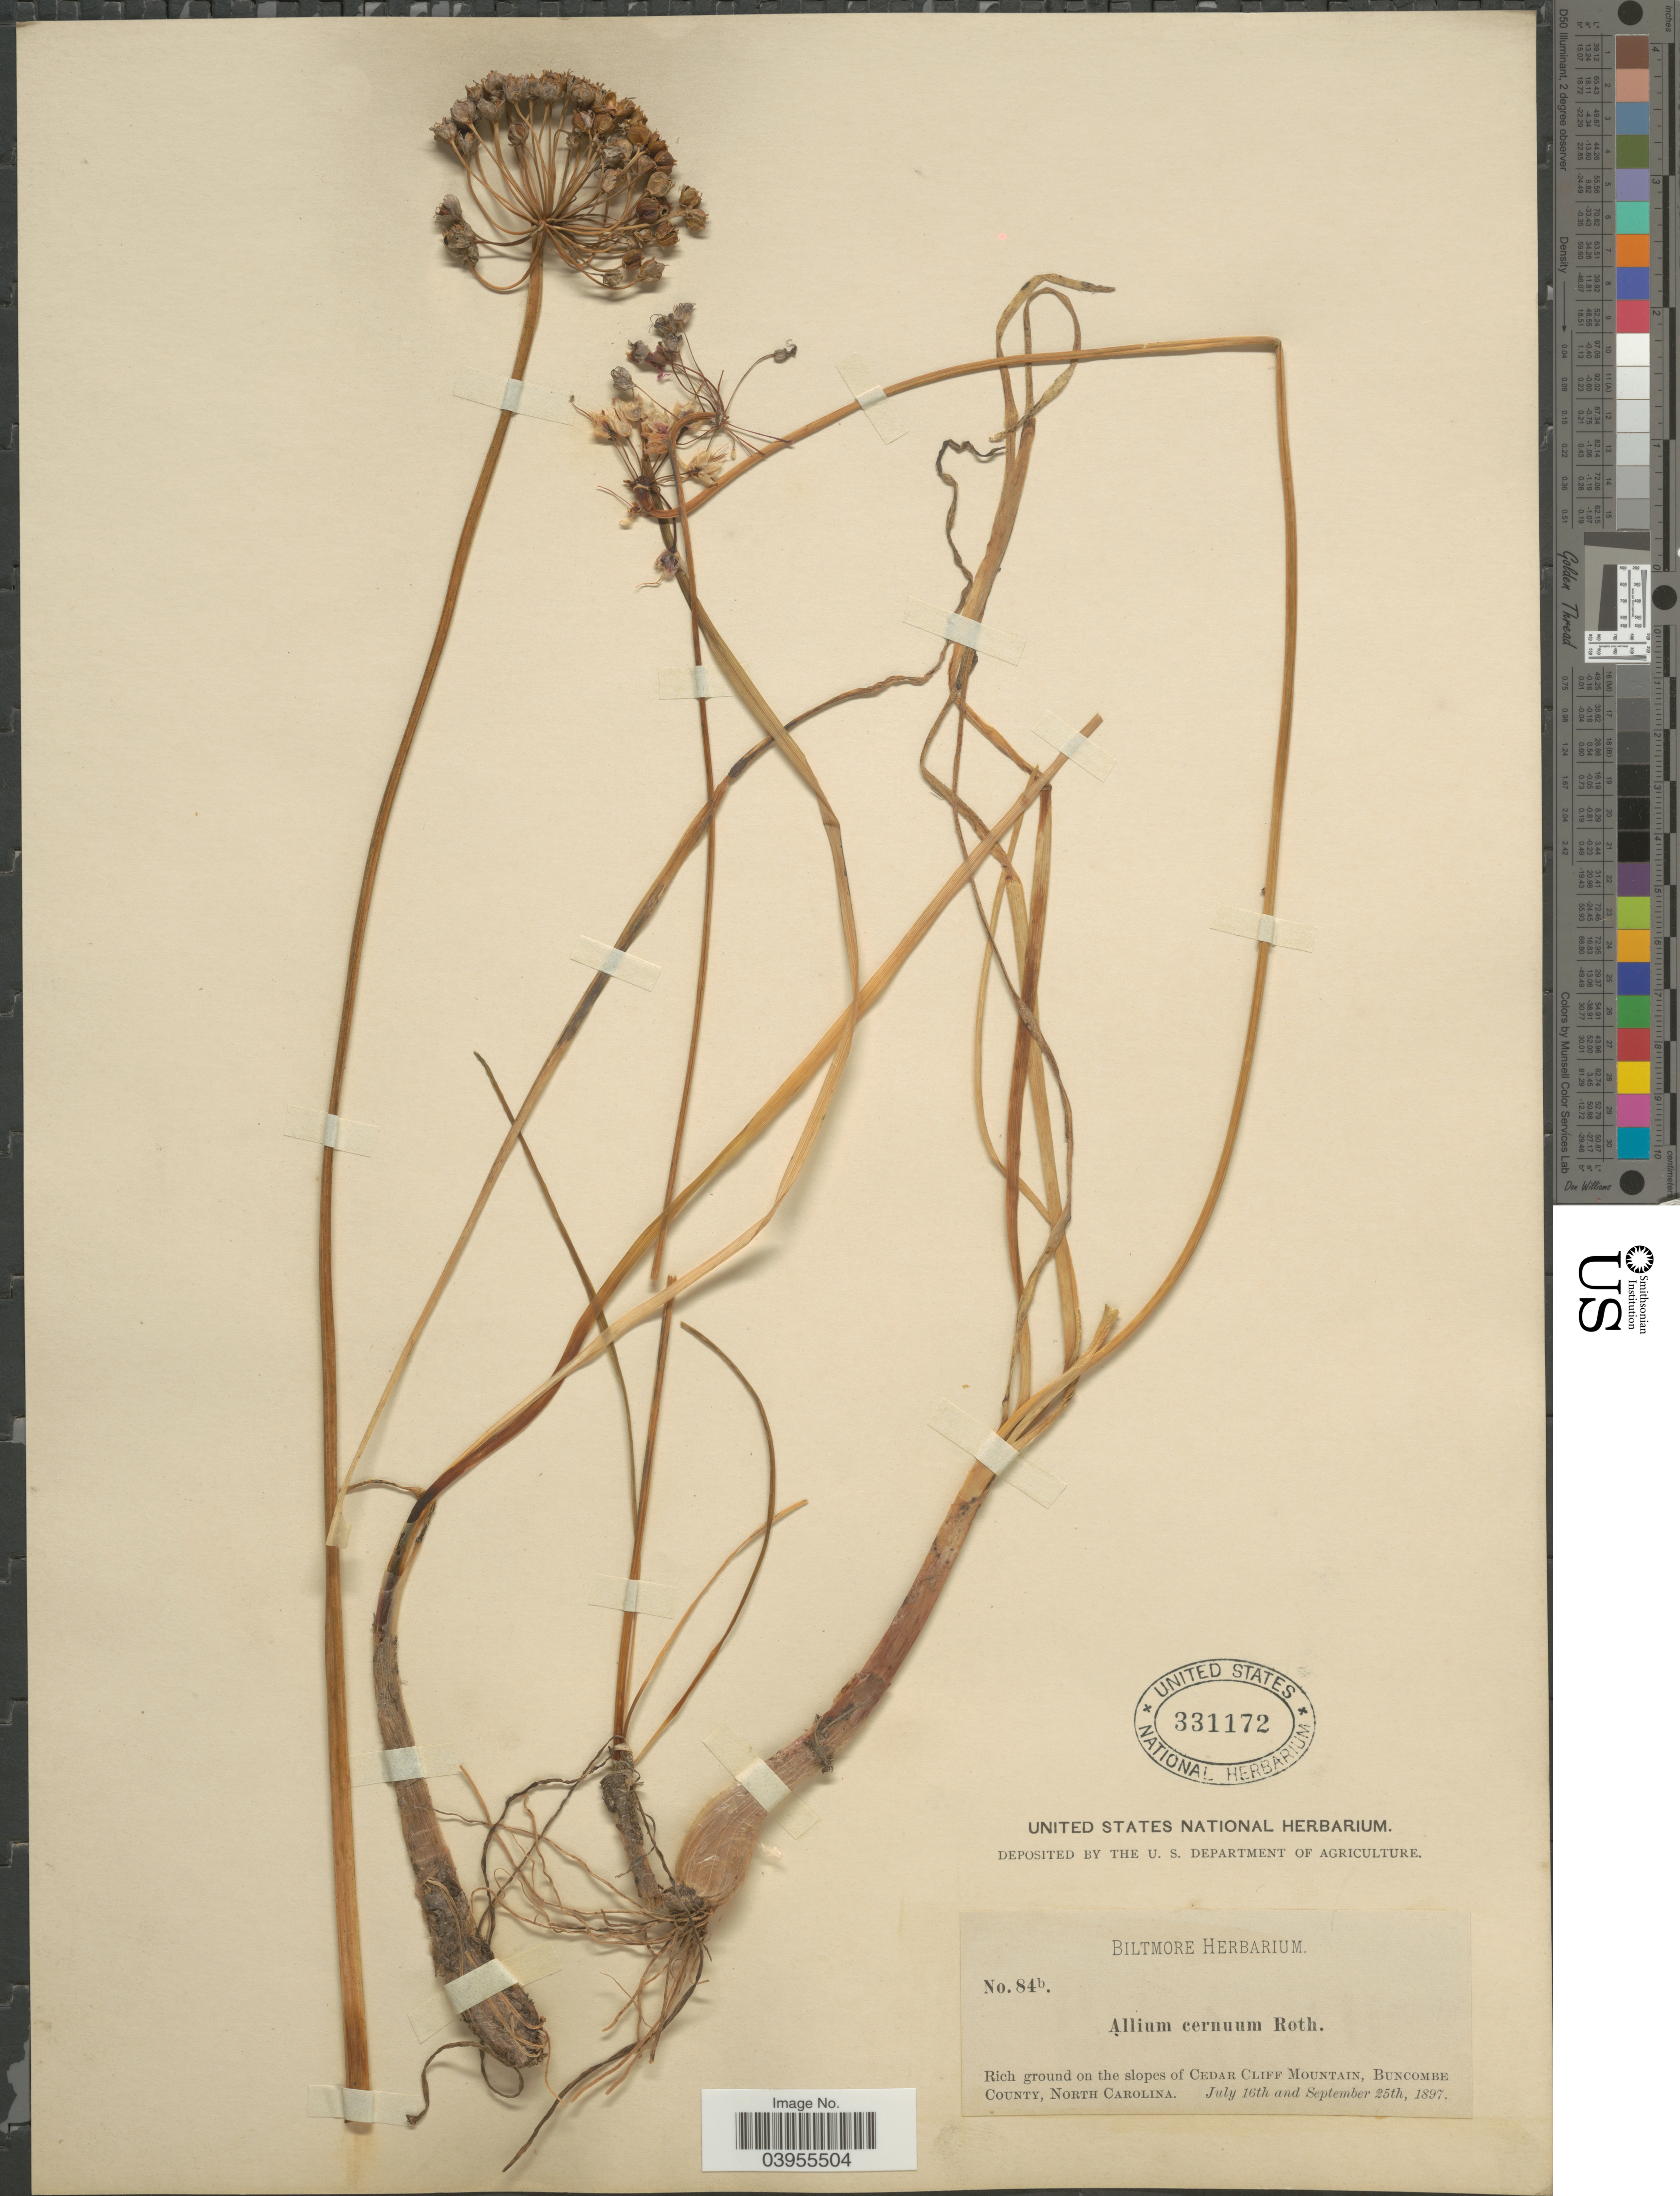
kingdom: Plantae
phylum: Tracheophyta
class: Liliopsida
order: Asparagales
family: Amaryllidaceae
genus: Allium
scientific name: Allium cernuum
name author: Roth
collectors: ex herb. Biltmore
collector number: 84b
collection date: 1897-07-16/1897-09-25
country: United States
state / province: North Carolina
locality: Rich ground on the slopes of Cedar Cliff Mountain, Buncombe County.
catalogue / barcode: US 331172